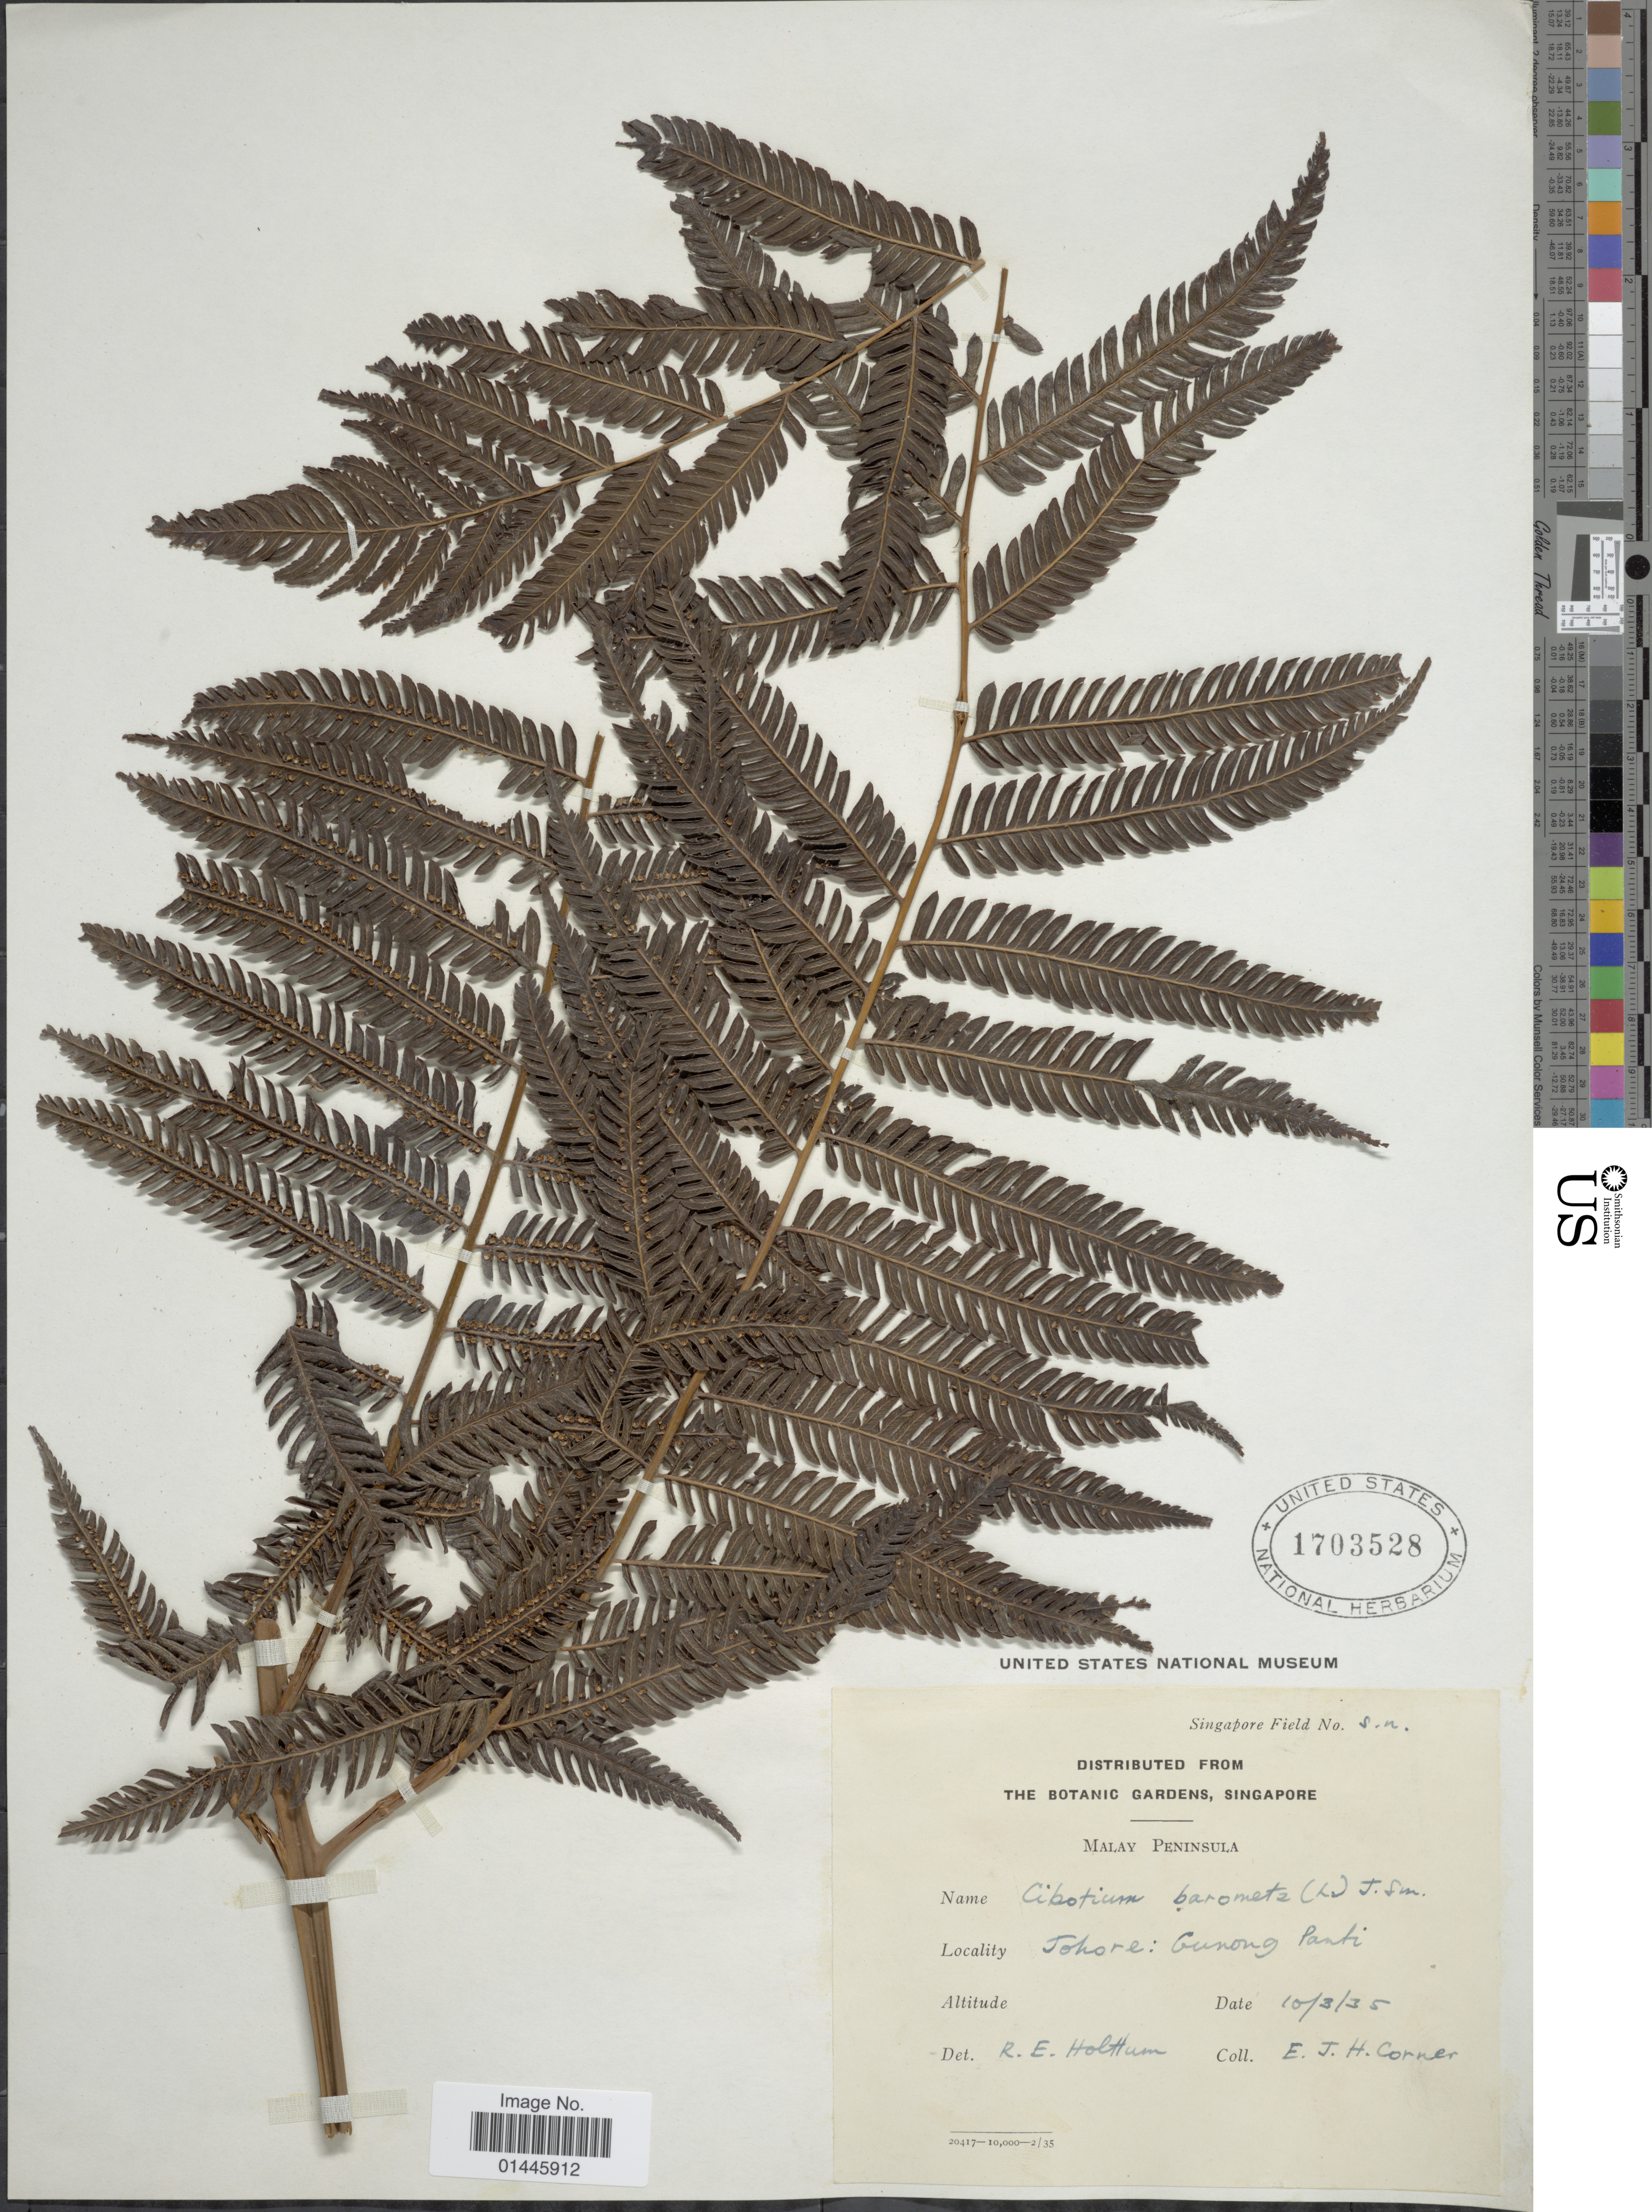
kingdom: Plantae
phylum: Tracheophyta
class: Polypodiopsida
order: Cyatheales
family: Cibotiaceae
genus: Cibotium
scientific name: Cibotium barometz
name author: (L.) J. Sm.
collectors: E. Corner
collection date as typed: Transcribed d/m/y: 10/3/35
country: Malaysia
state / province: Johor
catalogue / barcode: US 1703528